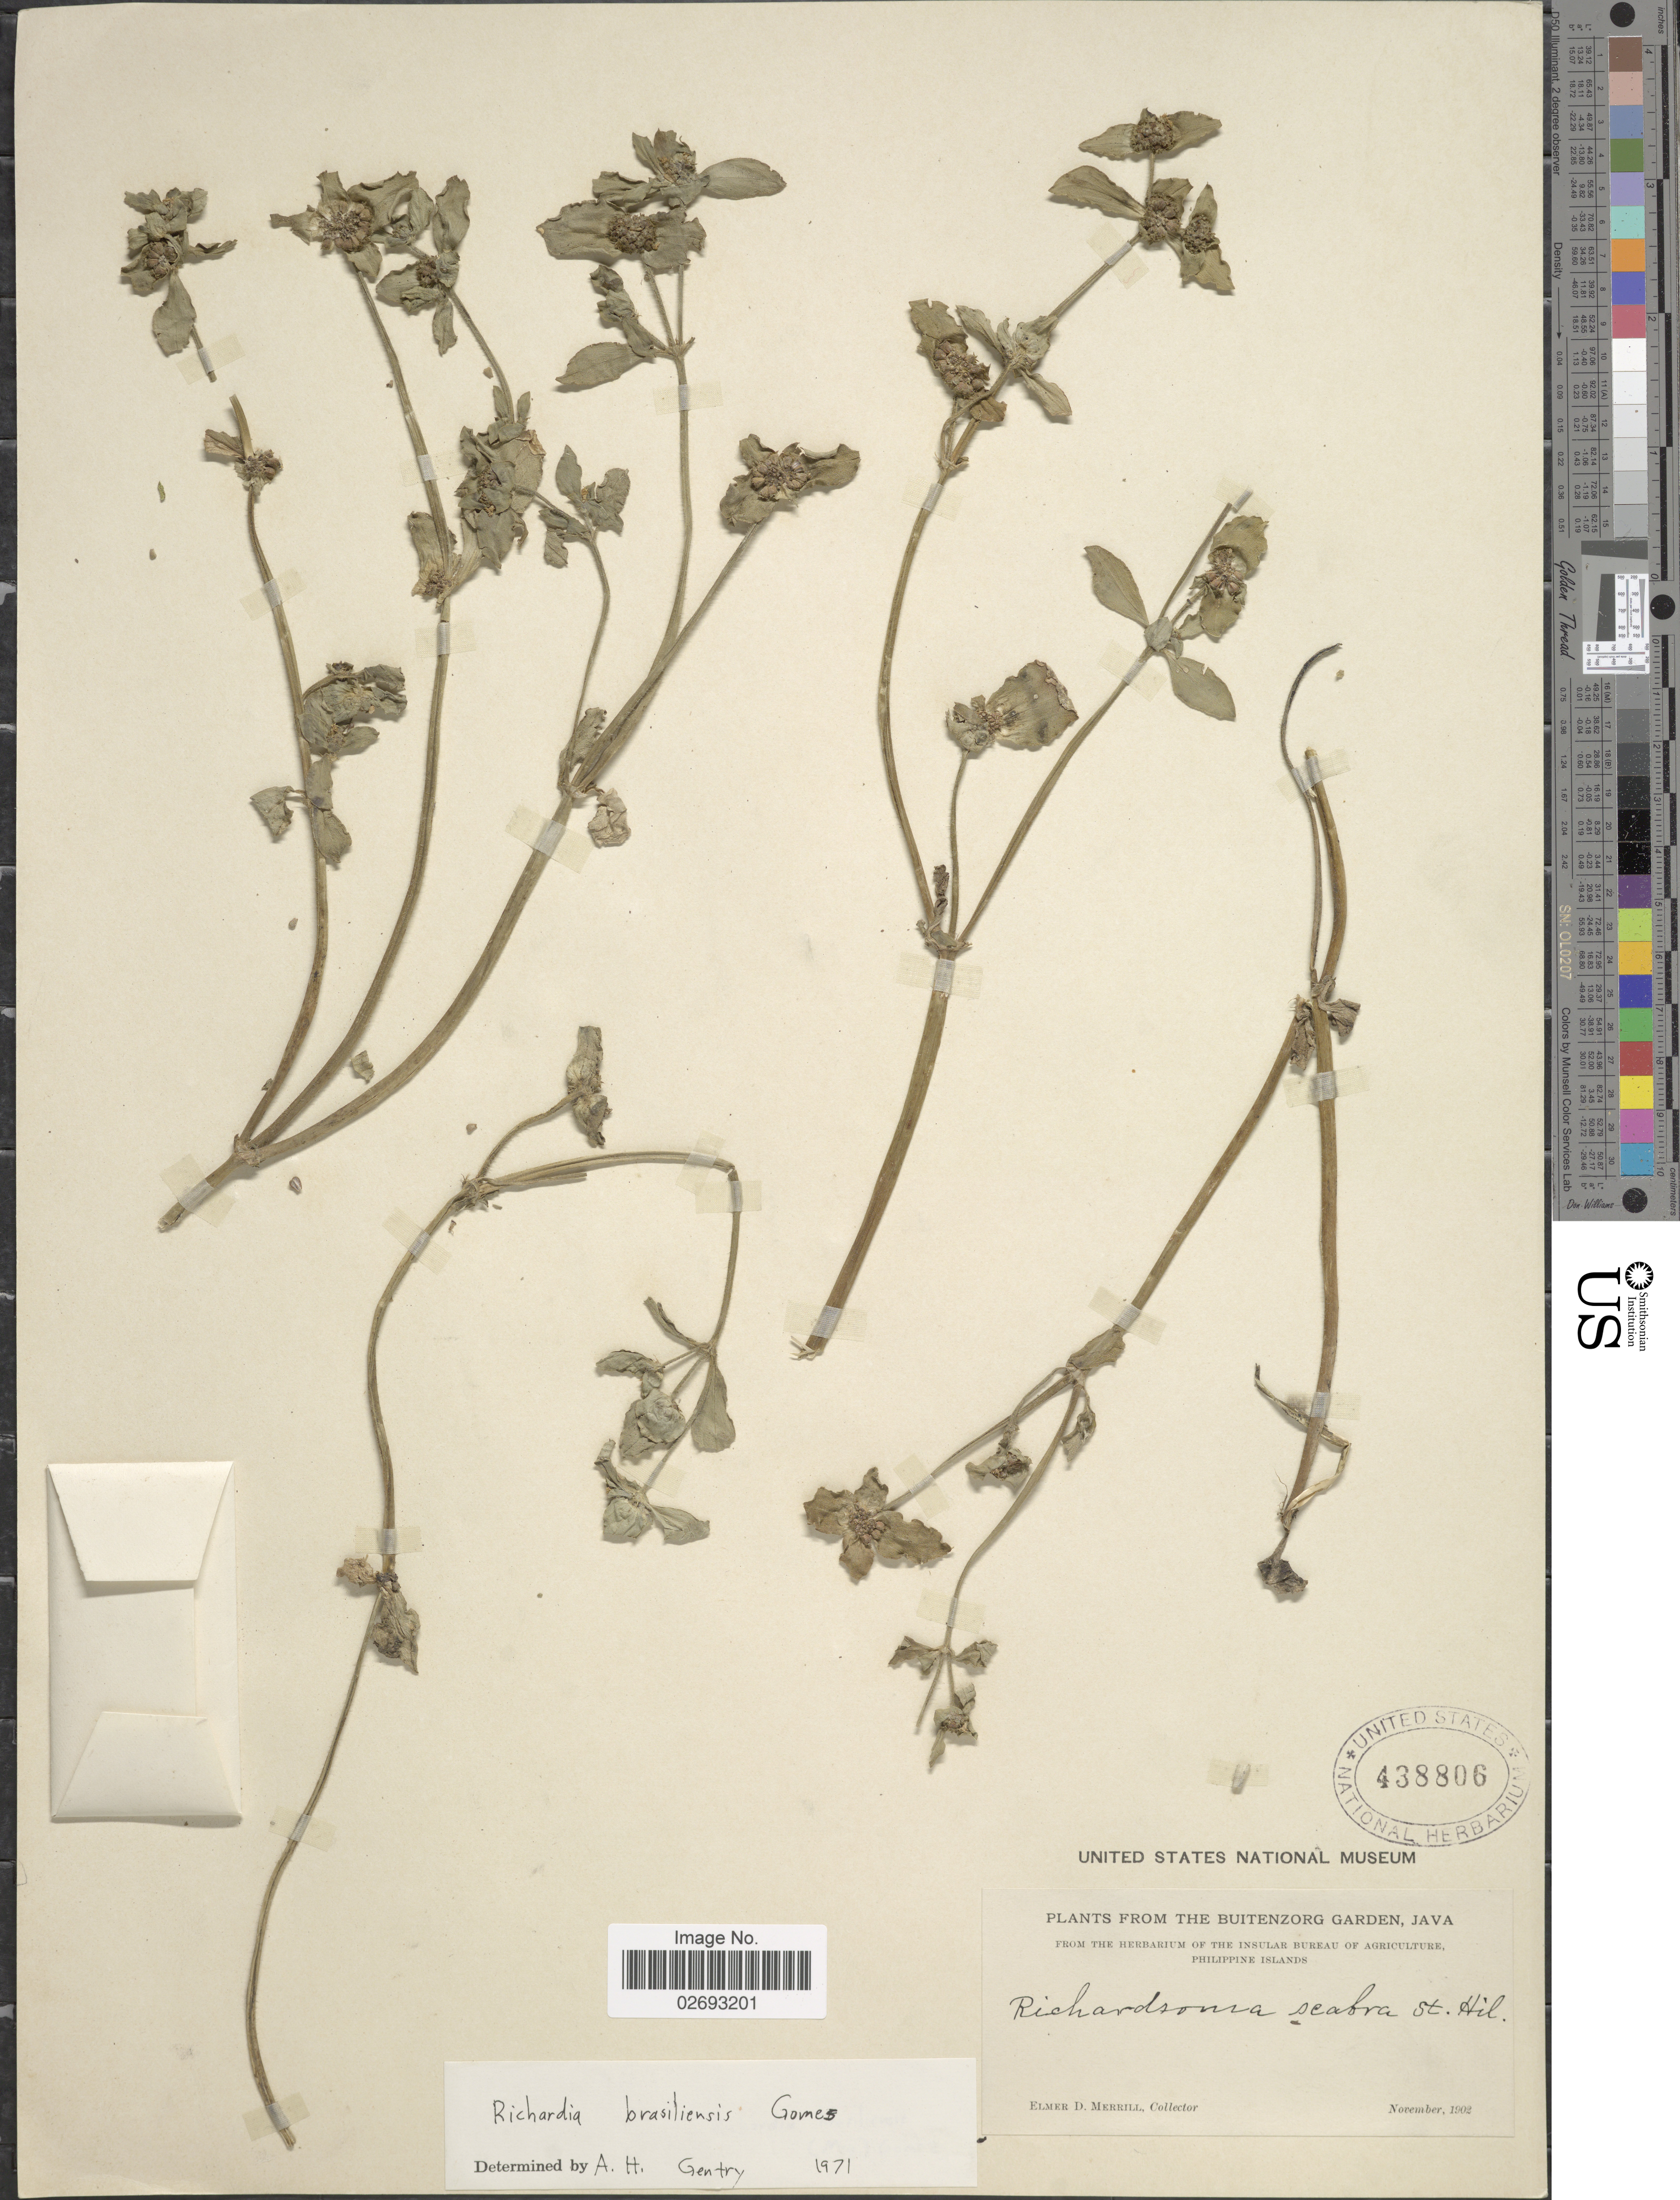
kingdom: Plantae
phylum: Tracheophyta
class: Magnoliopsida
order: Gentianales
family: Rubiaceae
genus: Richardia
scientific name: Richardia brasiliensis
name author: Gomes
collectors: E. D. Merrill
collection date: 1902-11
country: Indonesia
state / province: Java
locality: Buitenzorg Garden.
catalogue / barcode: US 438806